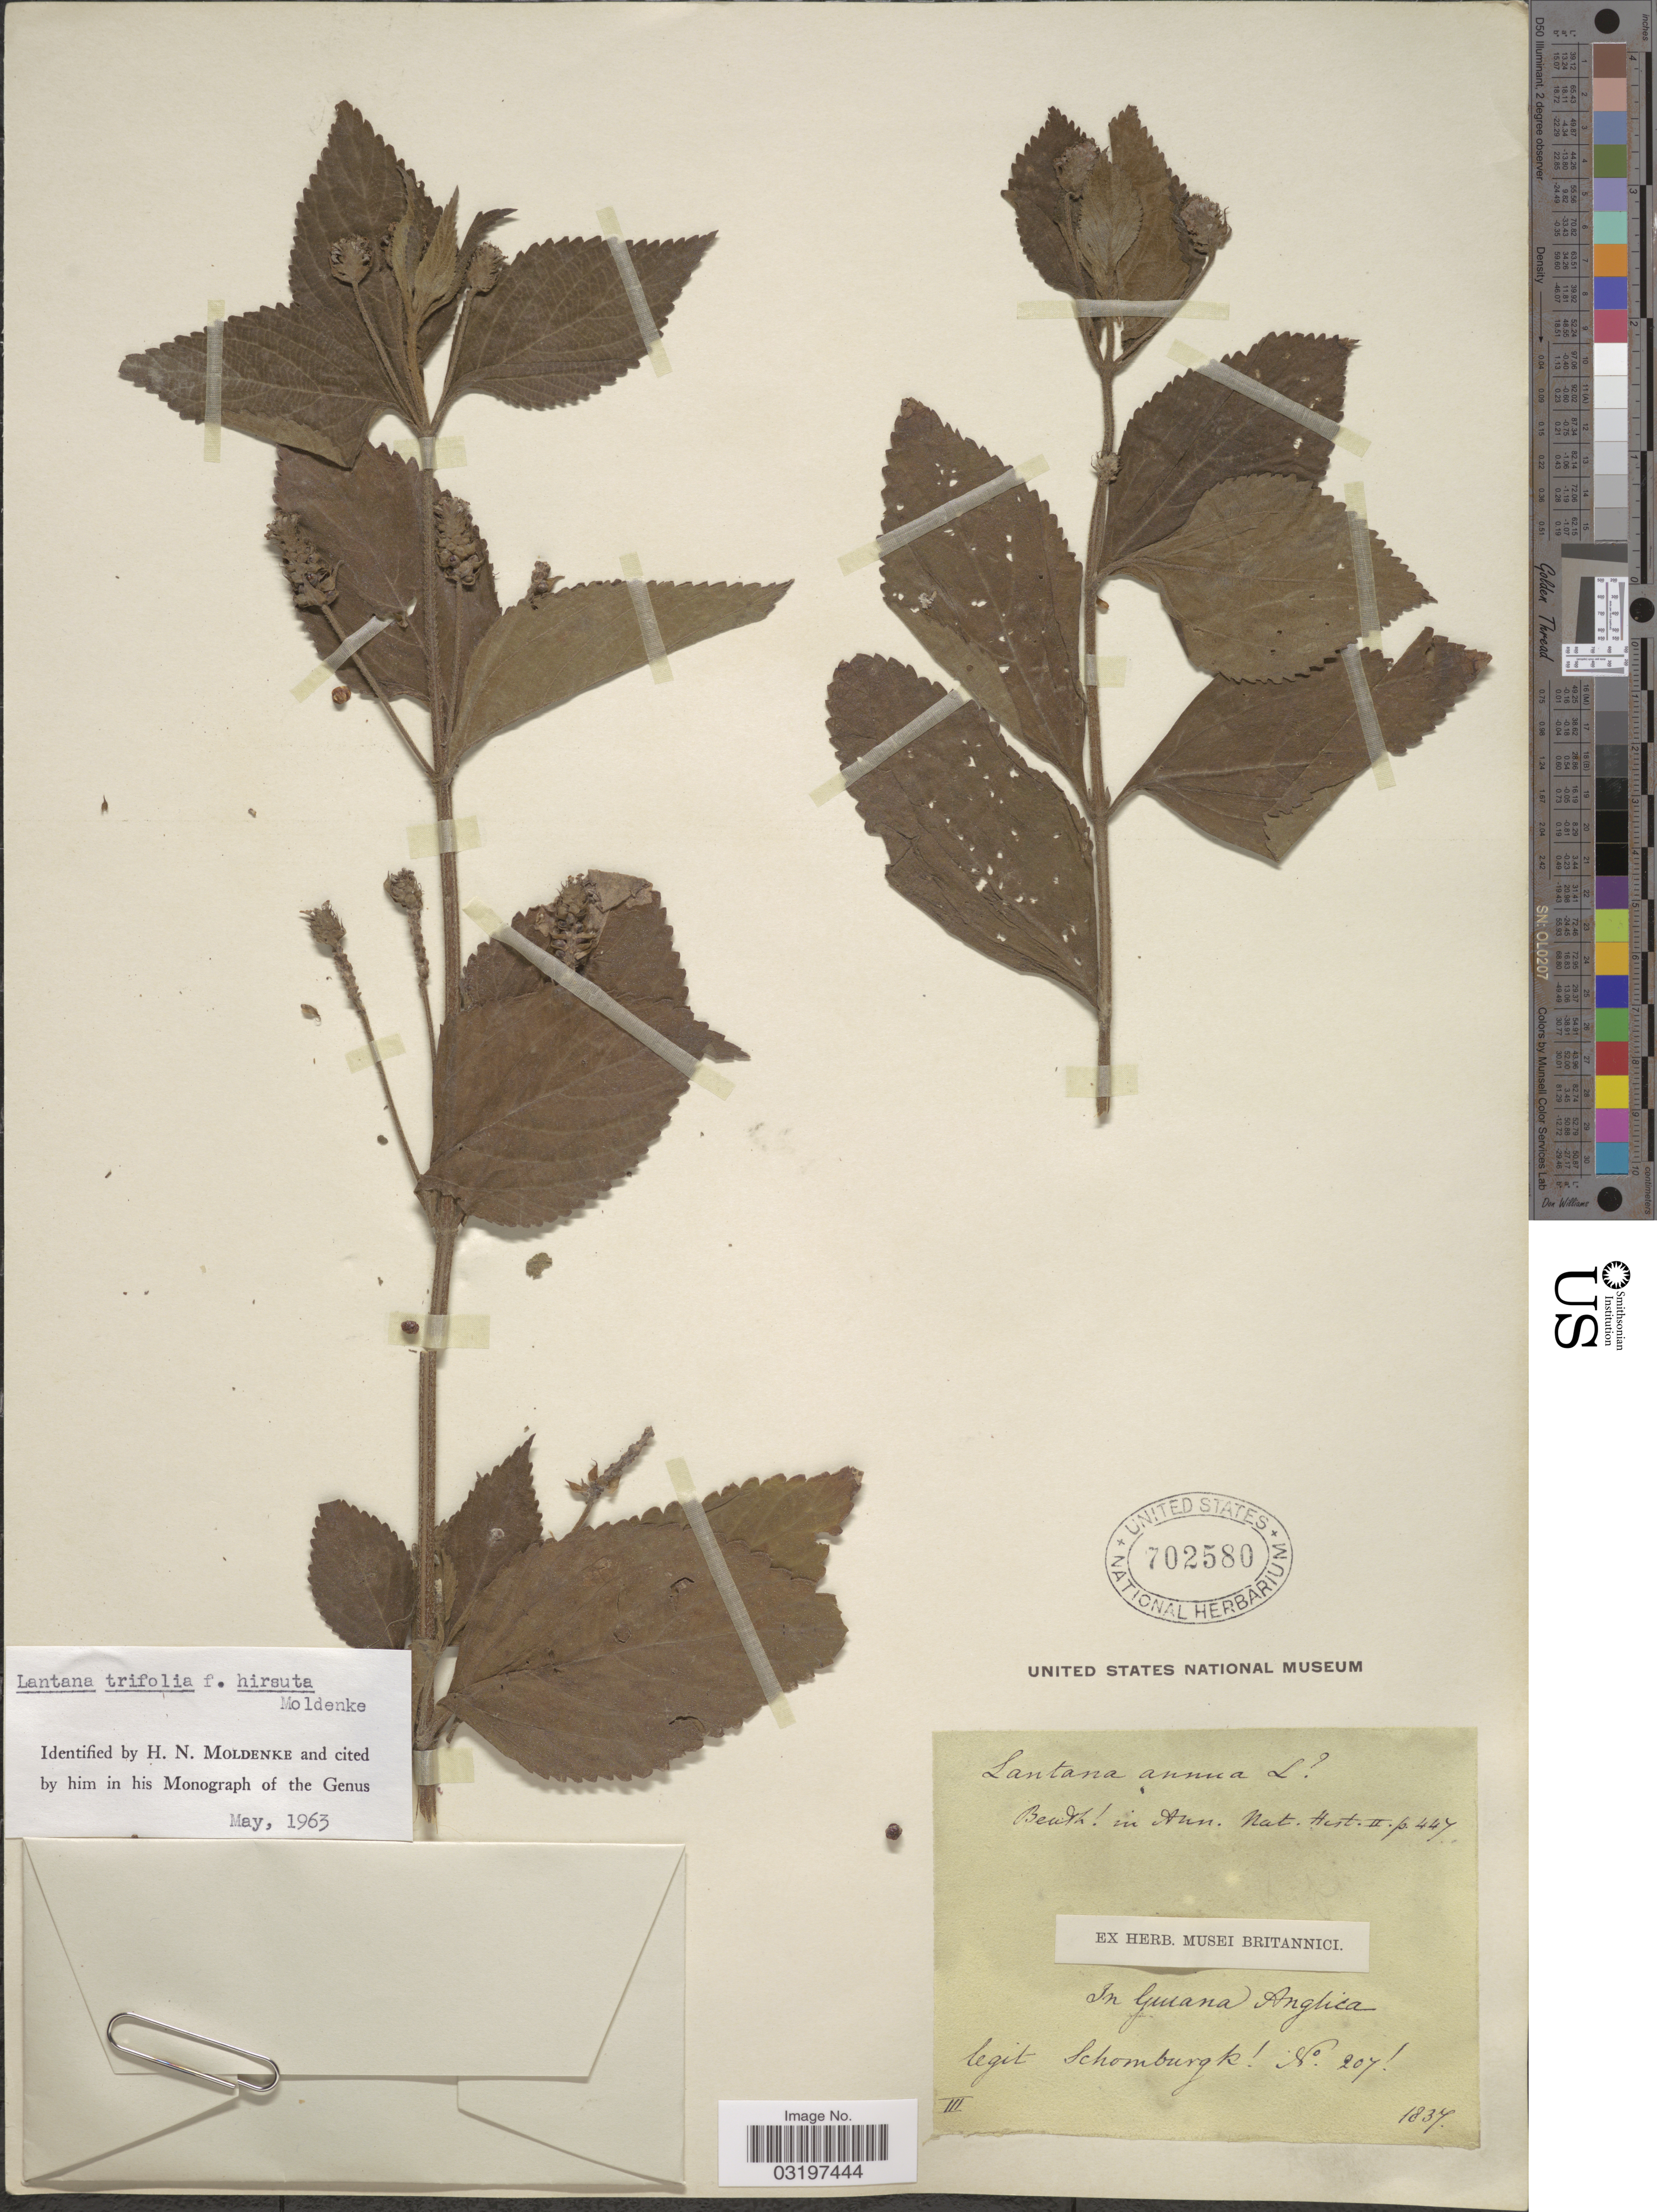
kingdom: Plantae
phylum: Tracheophyta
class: Magnoliopsida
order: Lamiales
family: Verbenaceae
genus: Lantana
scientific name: Lantana trifolia f. hirsuta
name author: Moldenke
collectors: -- Schomburgk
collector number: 207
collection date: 1837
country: Guyana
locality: In Guiana Anglica.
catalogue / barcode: US 702580